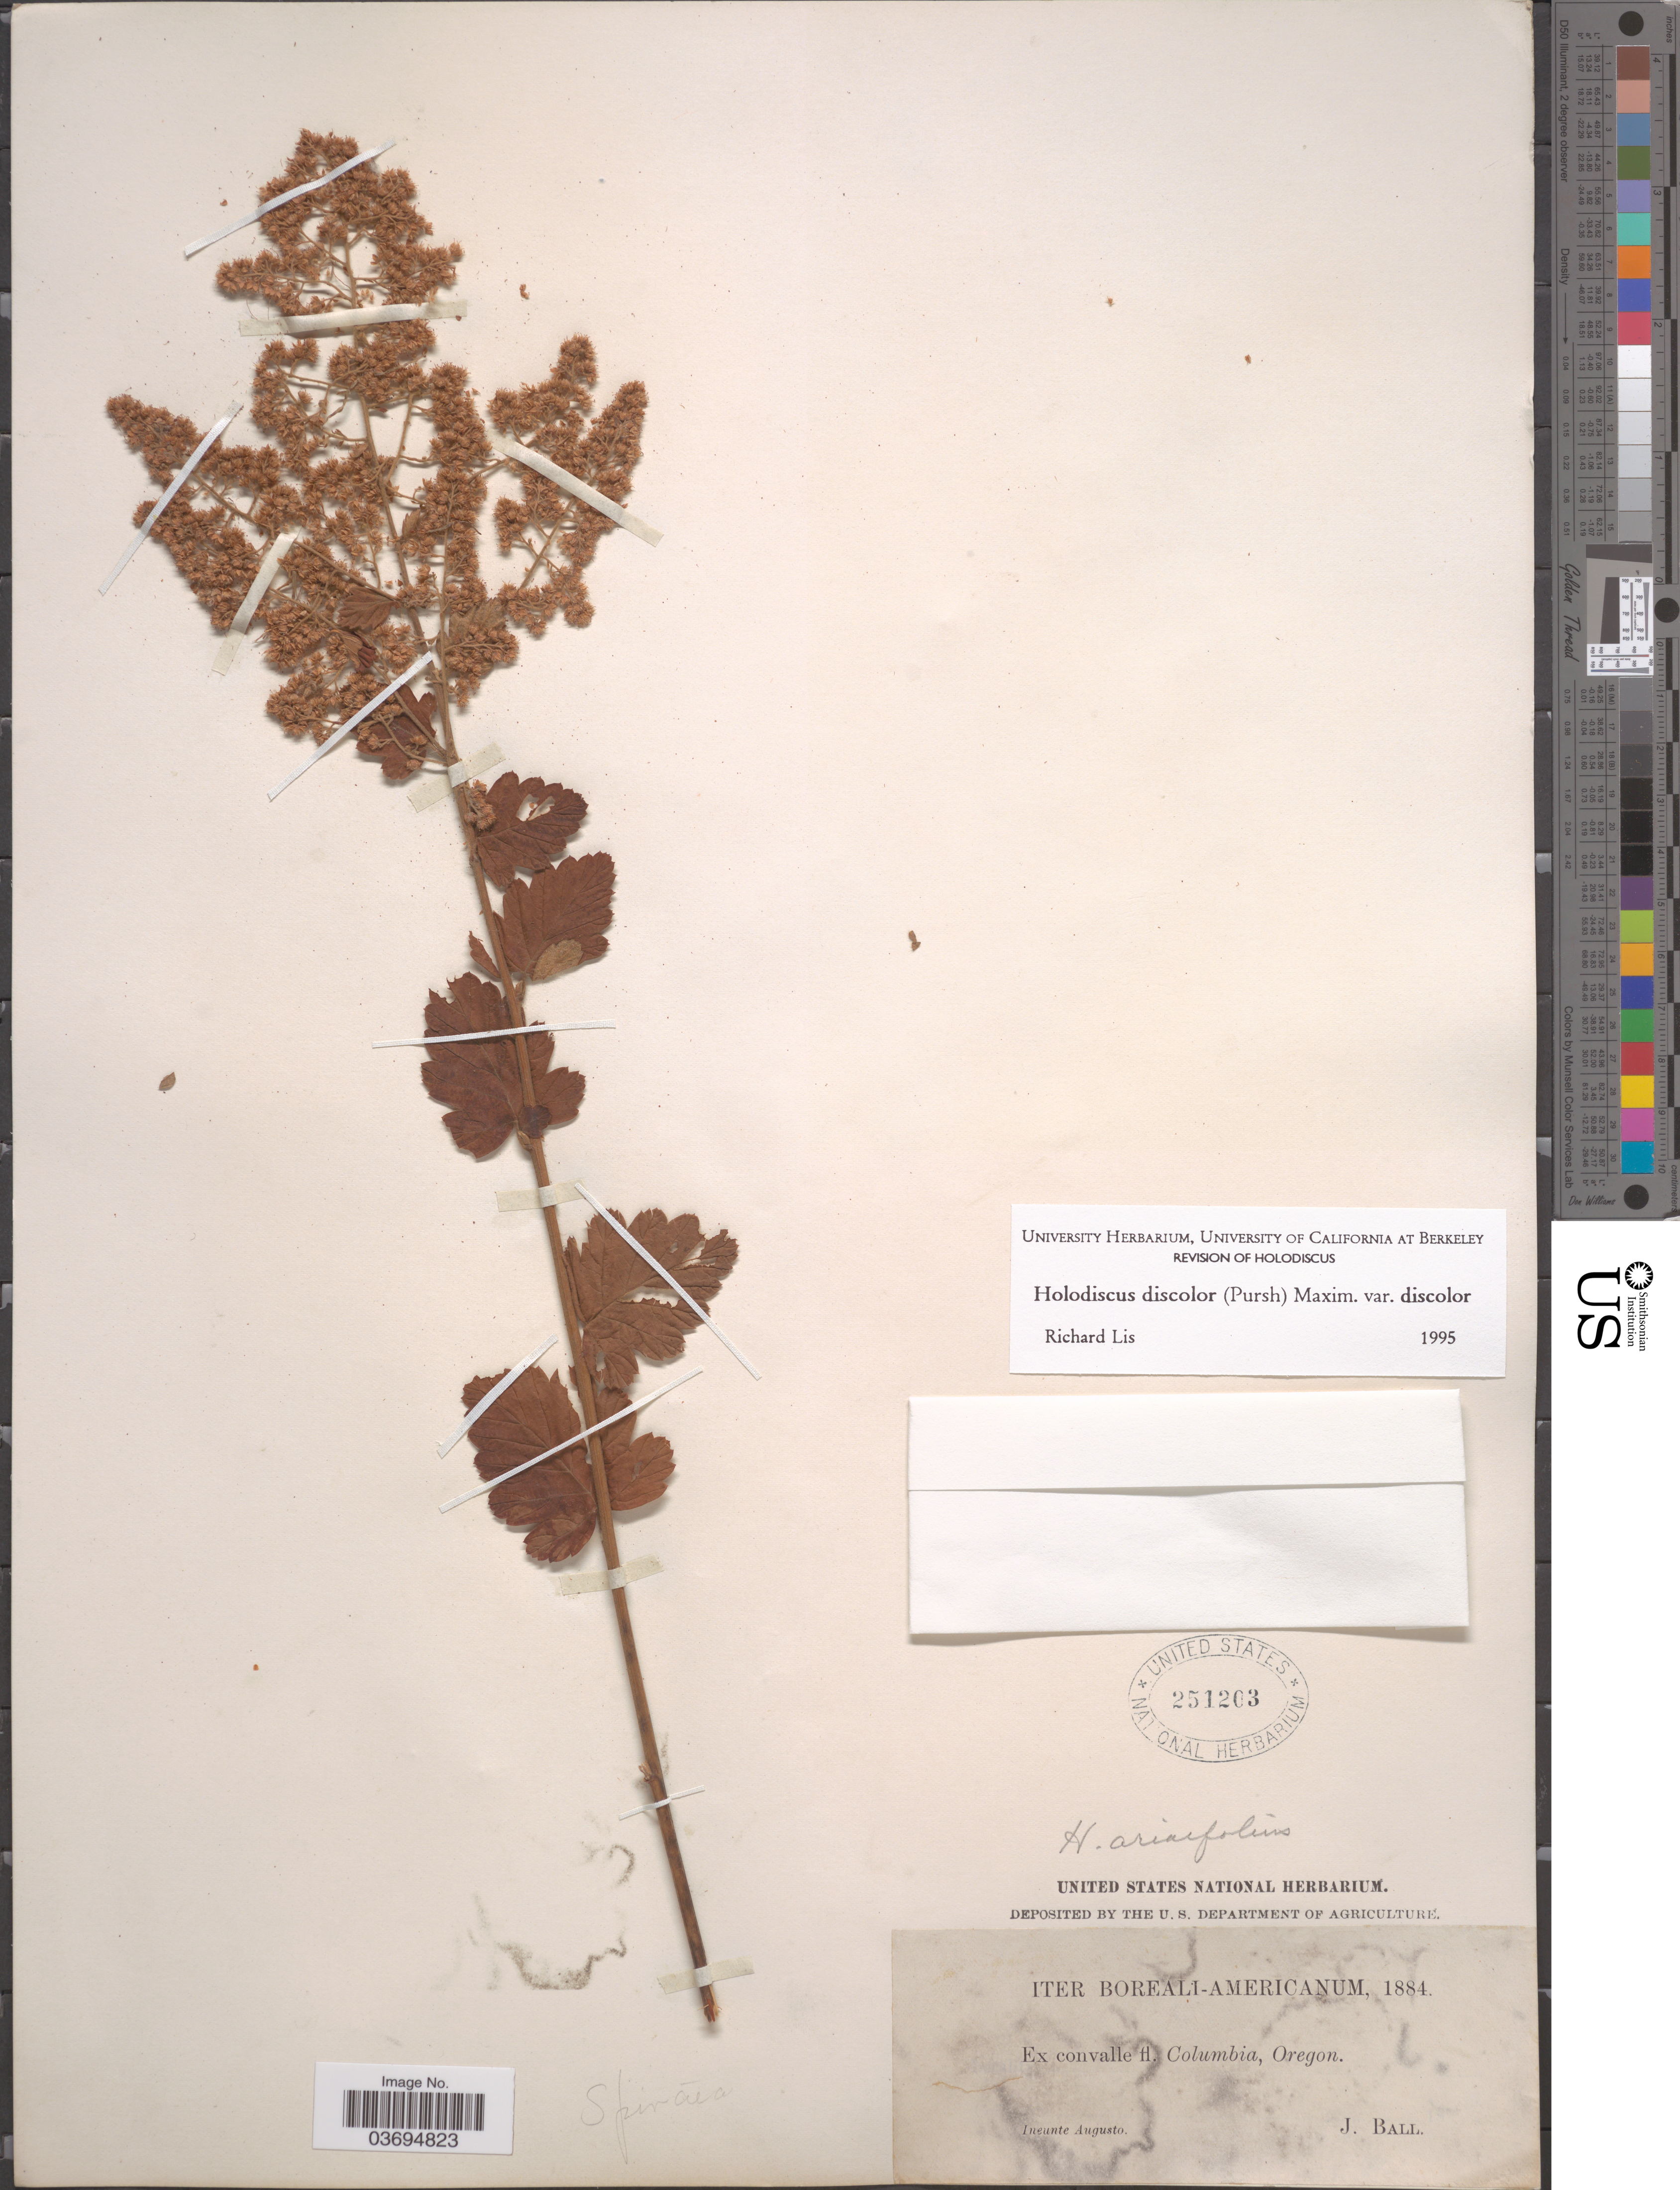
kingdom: Plantae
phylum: Tracheophyta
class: Magnoliopsida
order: Rosales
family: Rosaceae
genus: Holodiscus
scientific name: Holodiscus discolor var. discolor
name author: (Pursh) Maxim.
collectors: J. Ball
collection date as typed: Inuente Augusto 1884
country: United States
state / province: Oregon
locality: Iter Boreali-Americanum. Ex convalle fl. Columbia, Oregon.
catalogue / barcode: US 251203